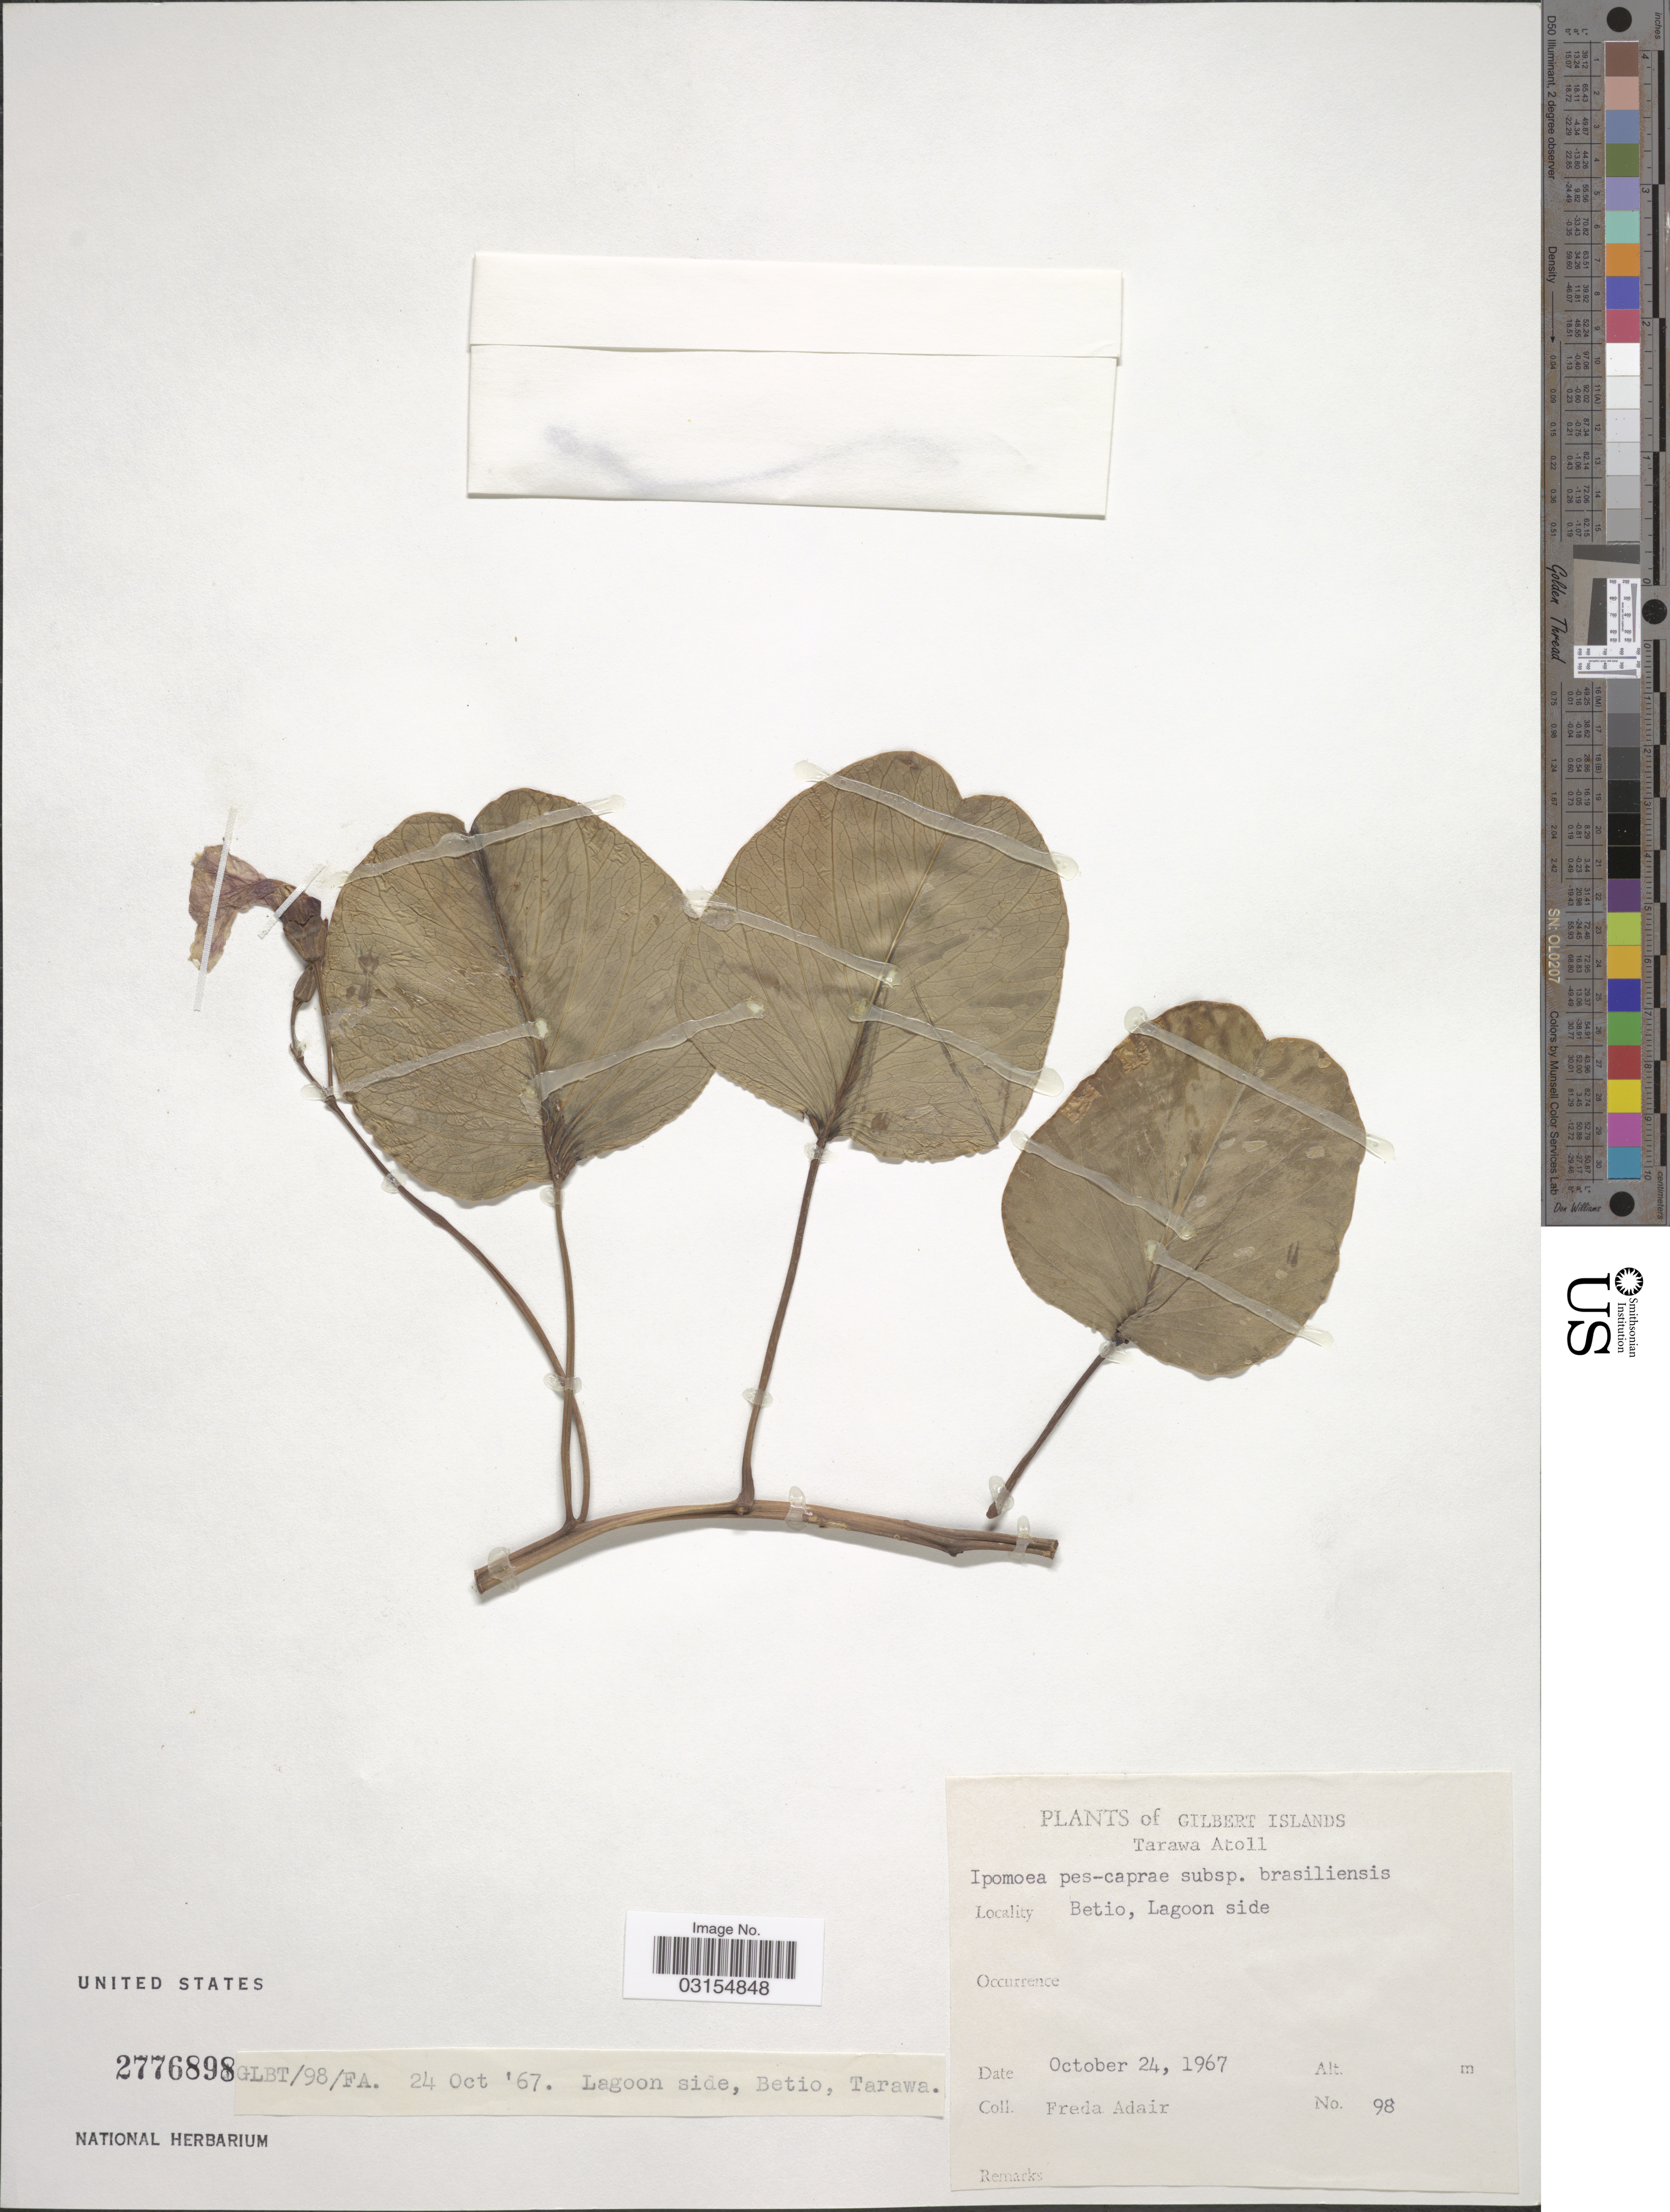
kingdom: Plantae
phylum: Tracheophyta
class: Magnoliopsida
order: Solanales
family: Convolvulaceae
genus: Ipomoea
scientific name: Ipomoea violacea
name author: L.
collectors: F. Adair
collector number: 98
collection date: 1967-10-24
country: Kiribati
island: Tarawa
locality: Gilbert Islands, Tarawa Atoll, Betio, Lagoon side.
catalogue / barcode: US 2776898